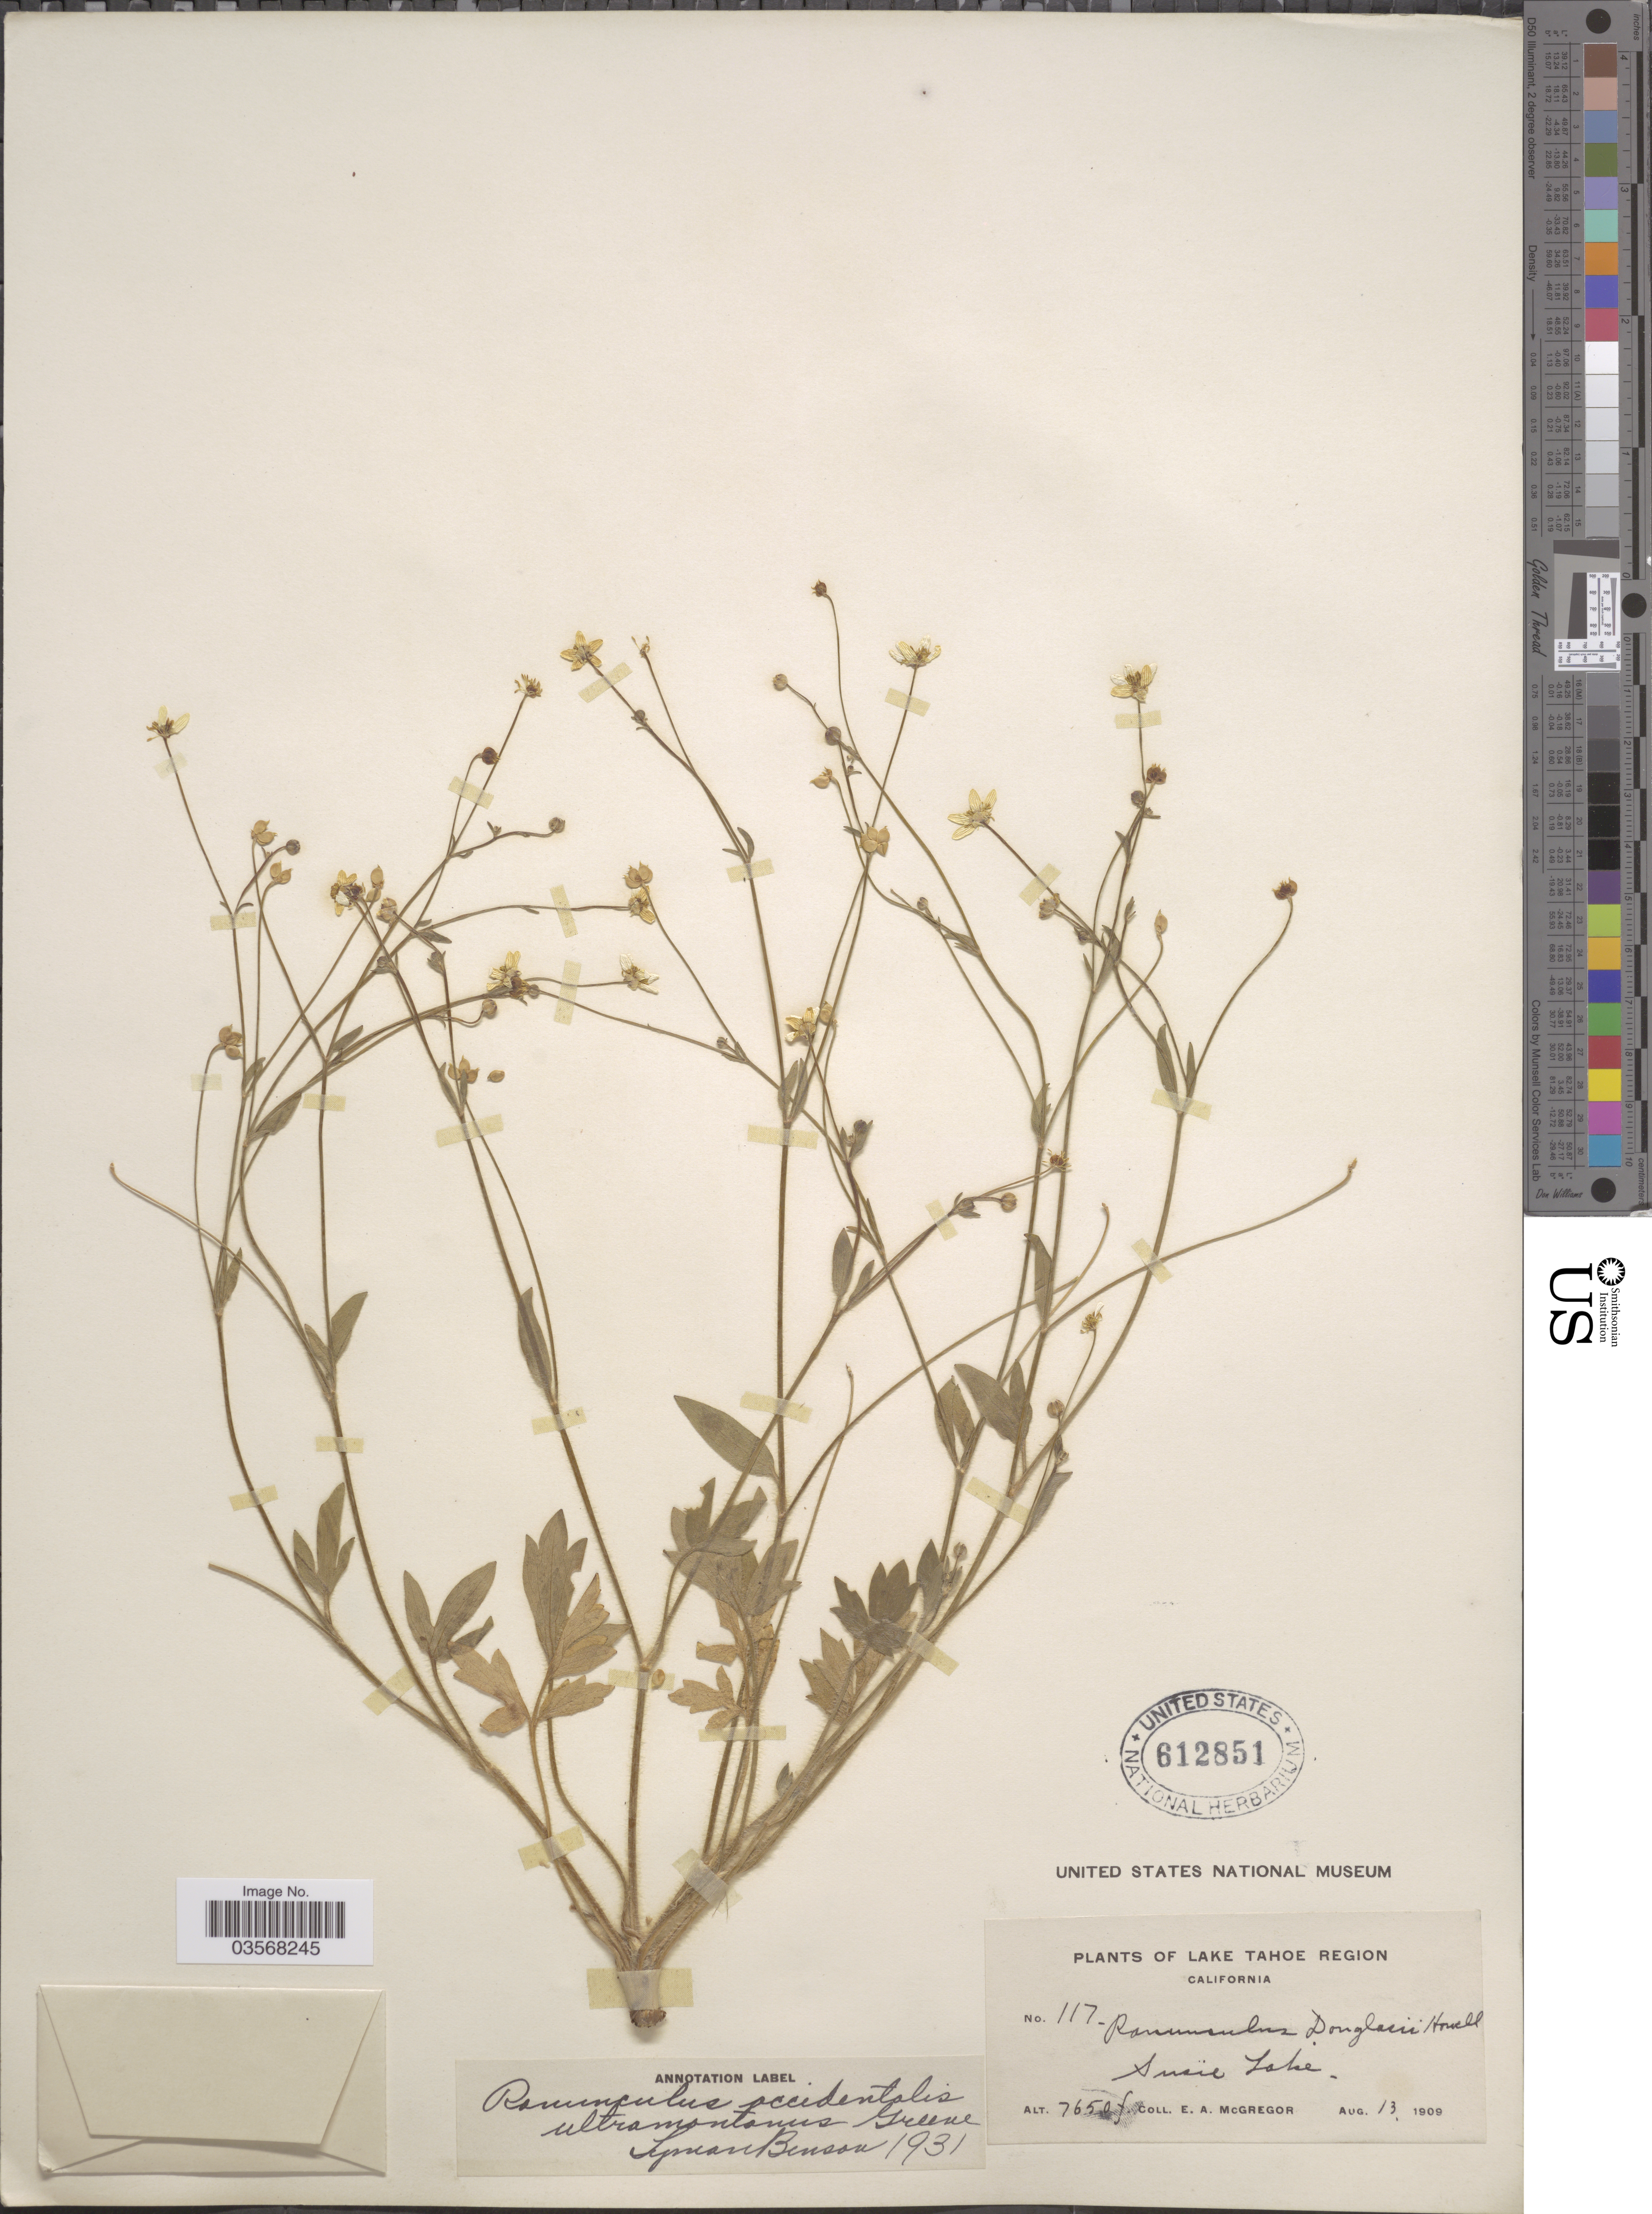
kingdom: Plantae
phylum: Tracheophyta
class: Magnoliopsida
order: Ranunculales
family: Ranunculaceae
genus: Ranunculus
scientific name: Ranunculus occidentalis var. ultramontanus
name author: Nutt.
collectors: E. A. McGregor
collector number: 117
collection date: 1909-08-13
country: United States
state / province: California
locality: Lake Tahoe Region. Snail Lake.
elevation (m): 2332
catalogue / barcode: US 612851